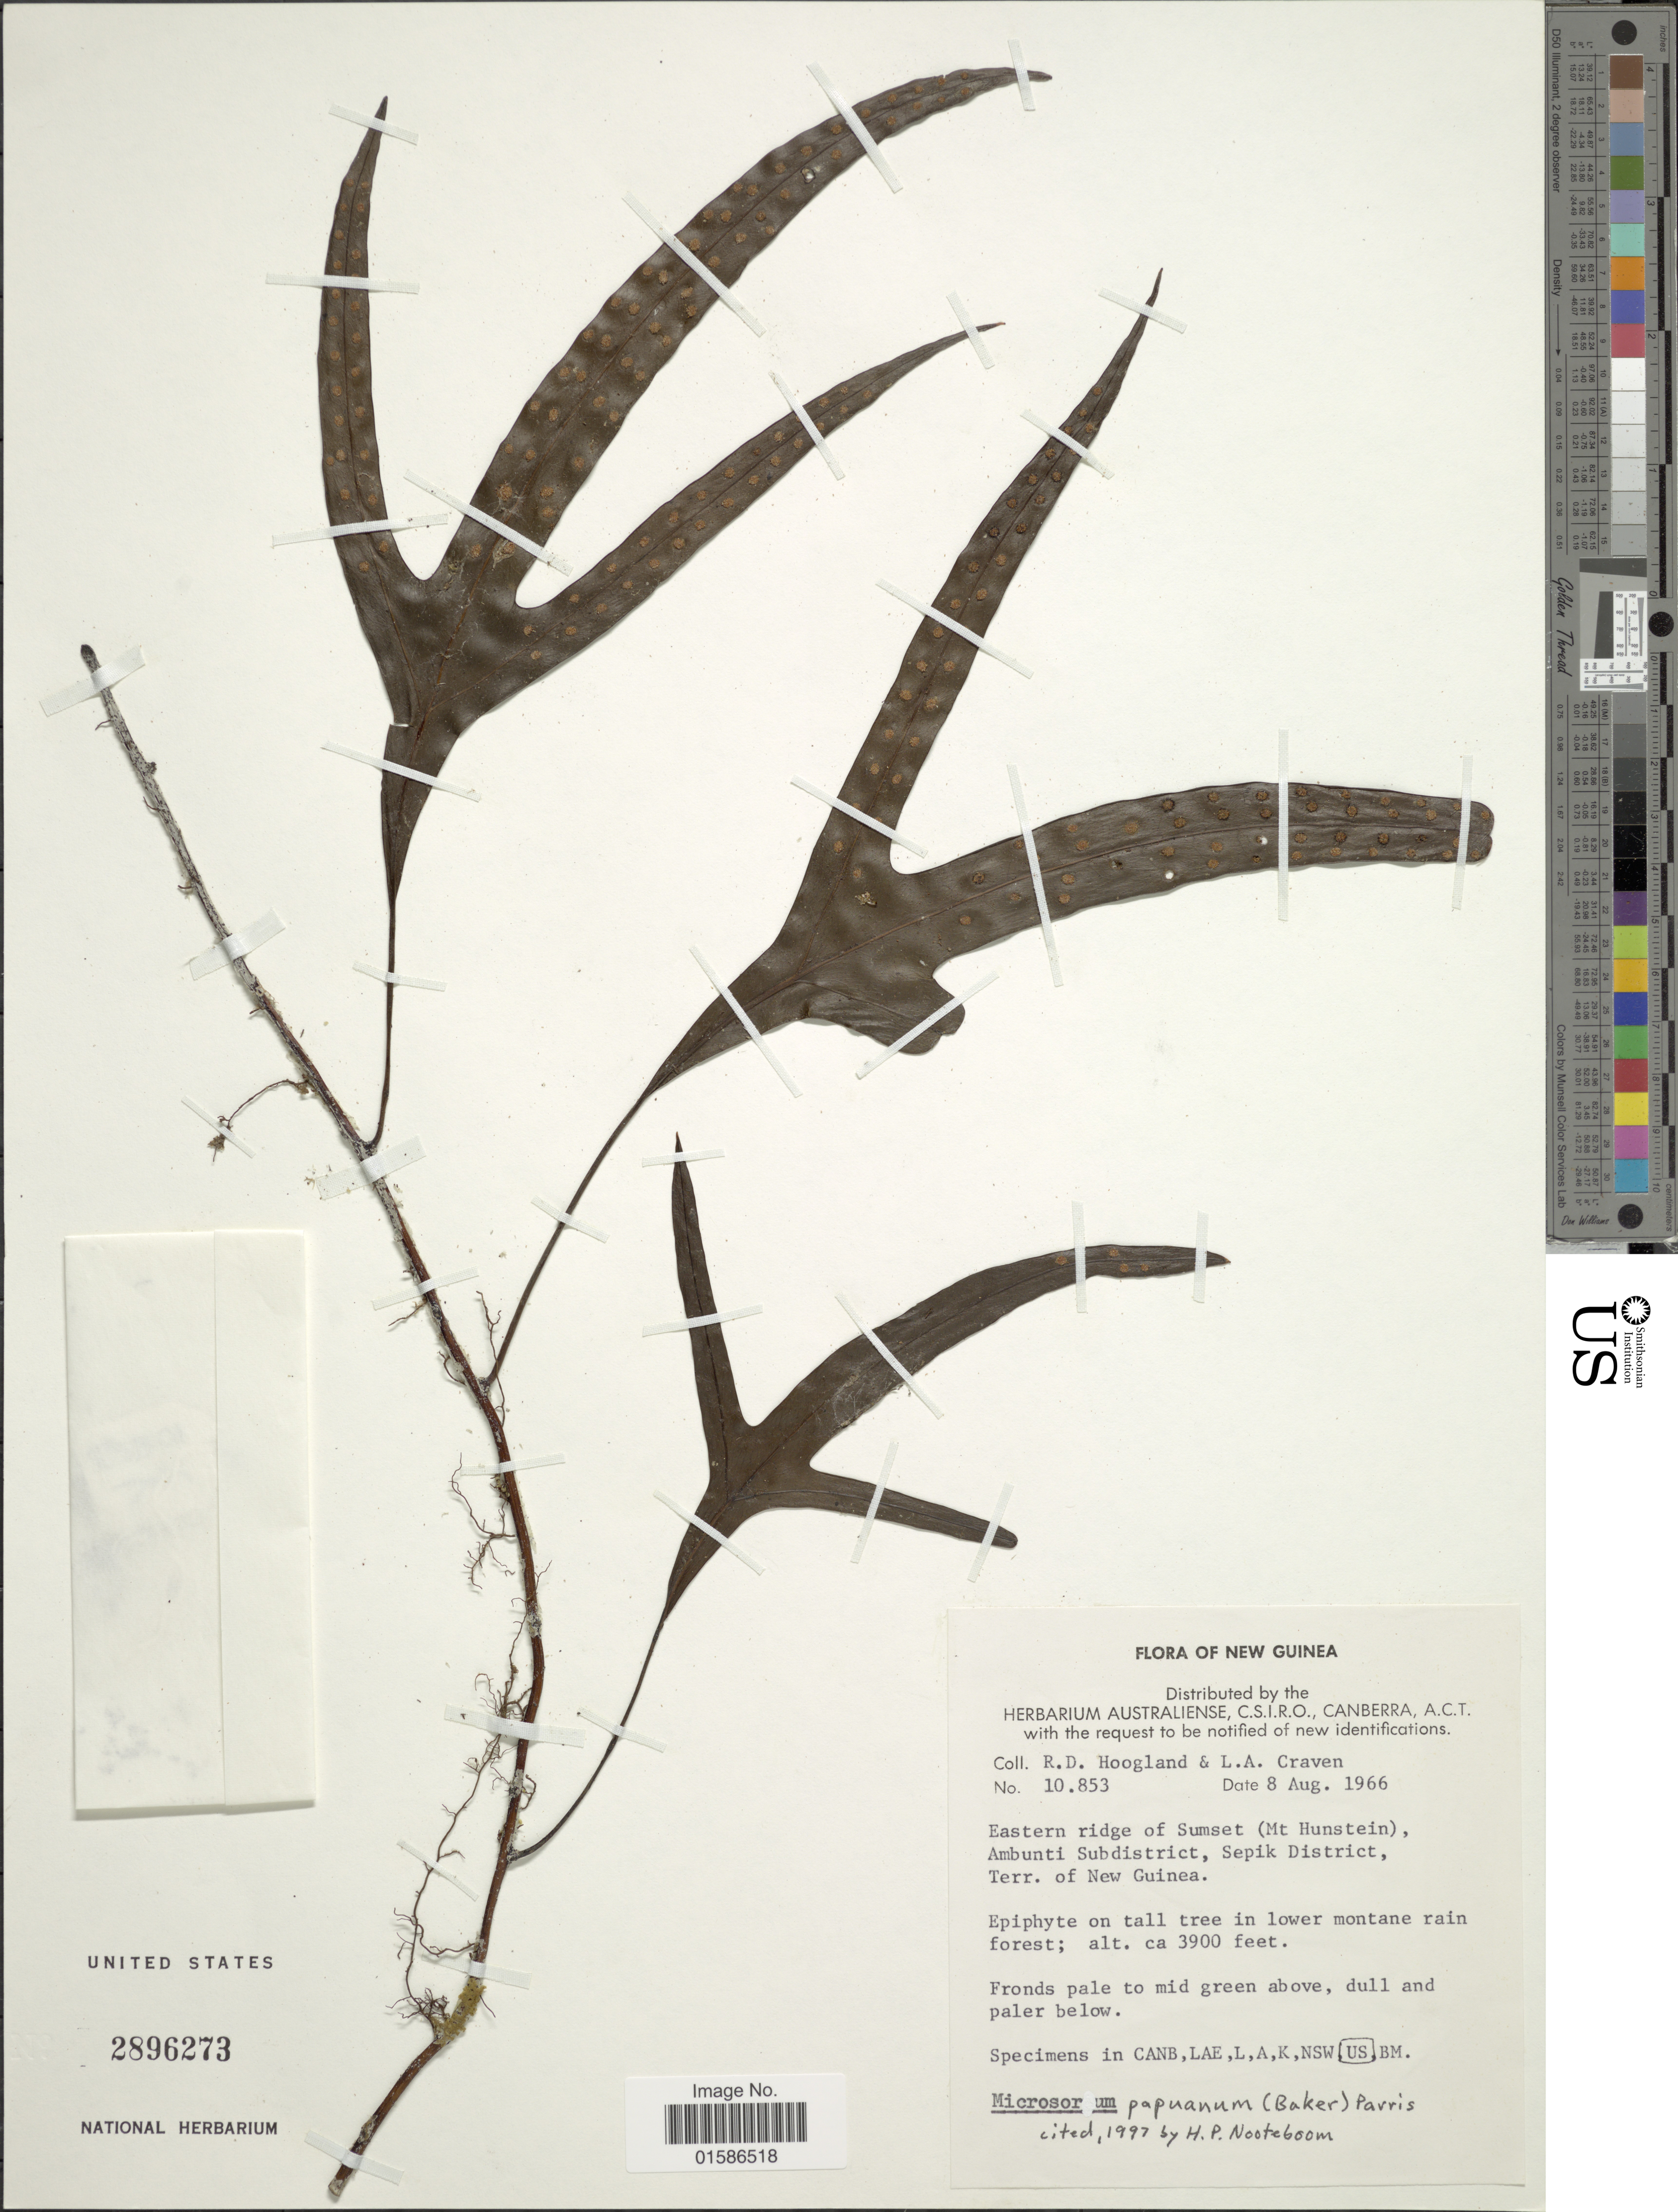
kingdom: Plantae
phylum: Tracheophyta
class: Polypodiopsida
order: Polypodiales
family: Polypodiaceae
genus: Microsorum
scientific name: Microsorum papuanum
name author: (Baker) Parris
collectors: R. D. Hoogland & L. A. Craven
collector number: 10853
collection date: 1966-08-08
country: Papua New Guinea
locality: New Guinea, Eastern ridge of Sumset (Mt Hunstein), Ambunti Subdistrict, Sepik District, Terr of New Guinea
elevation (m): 1189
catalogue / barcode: US 2896273